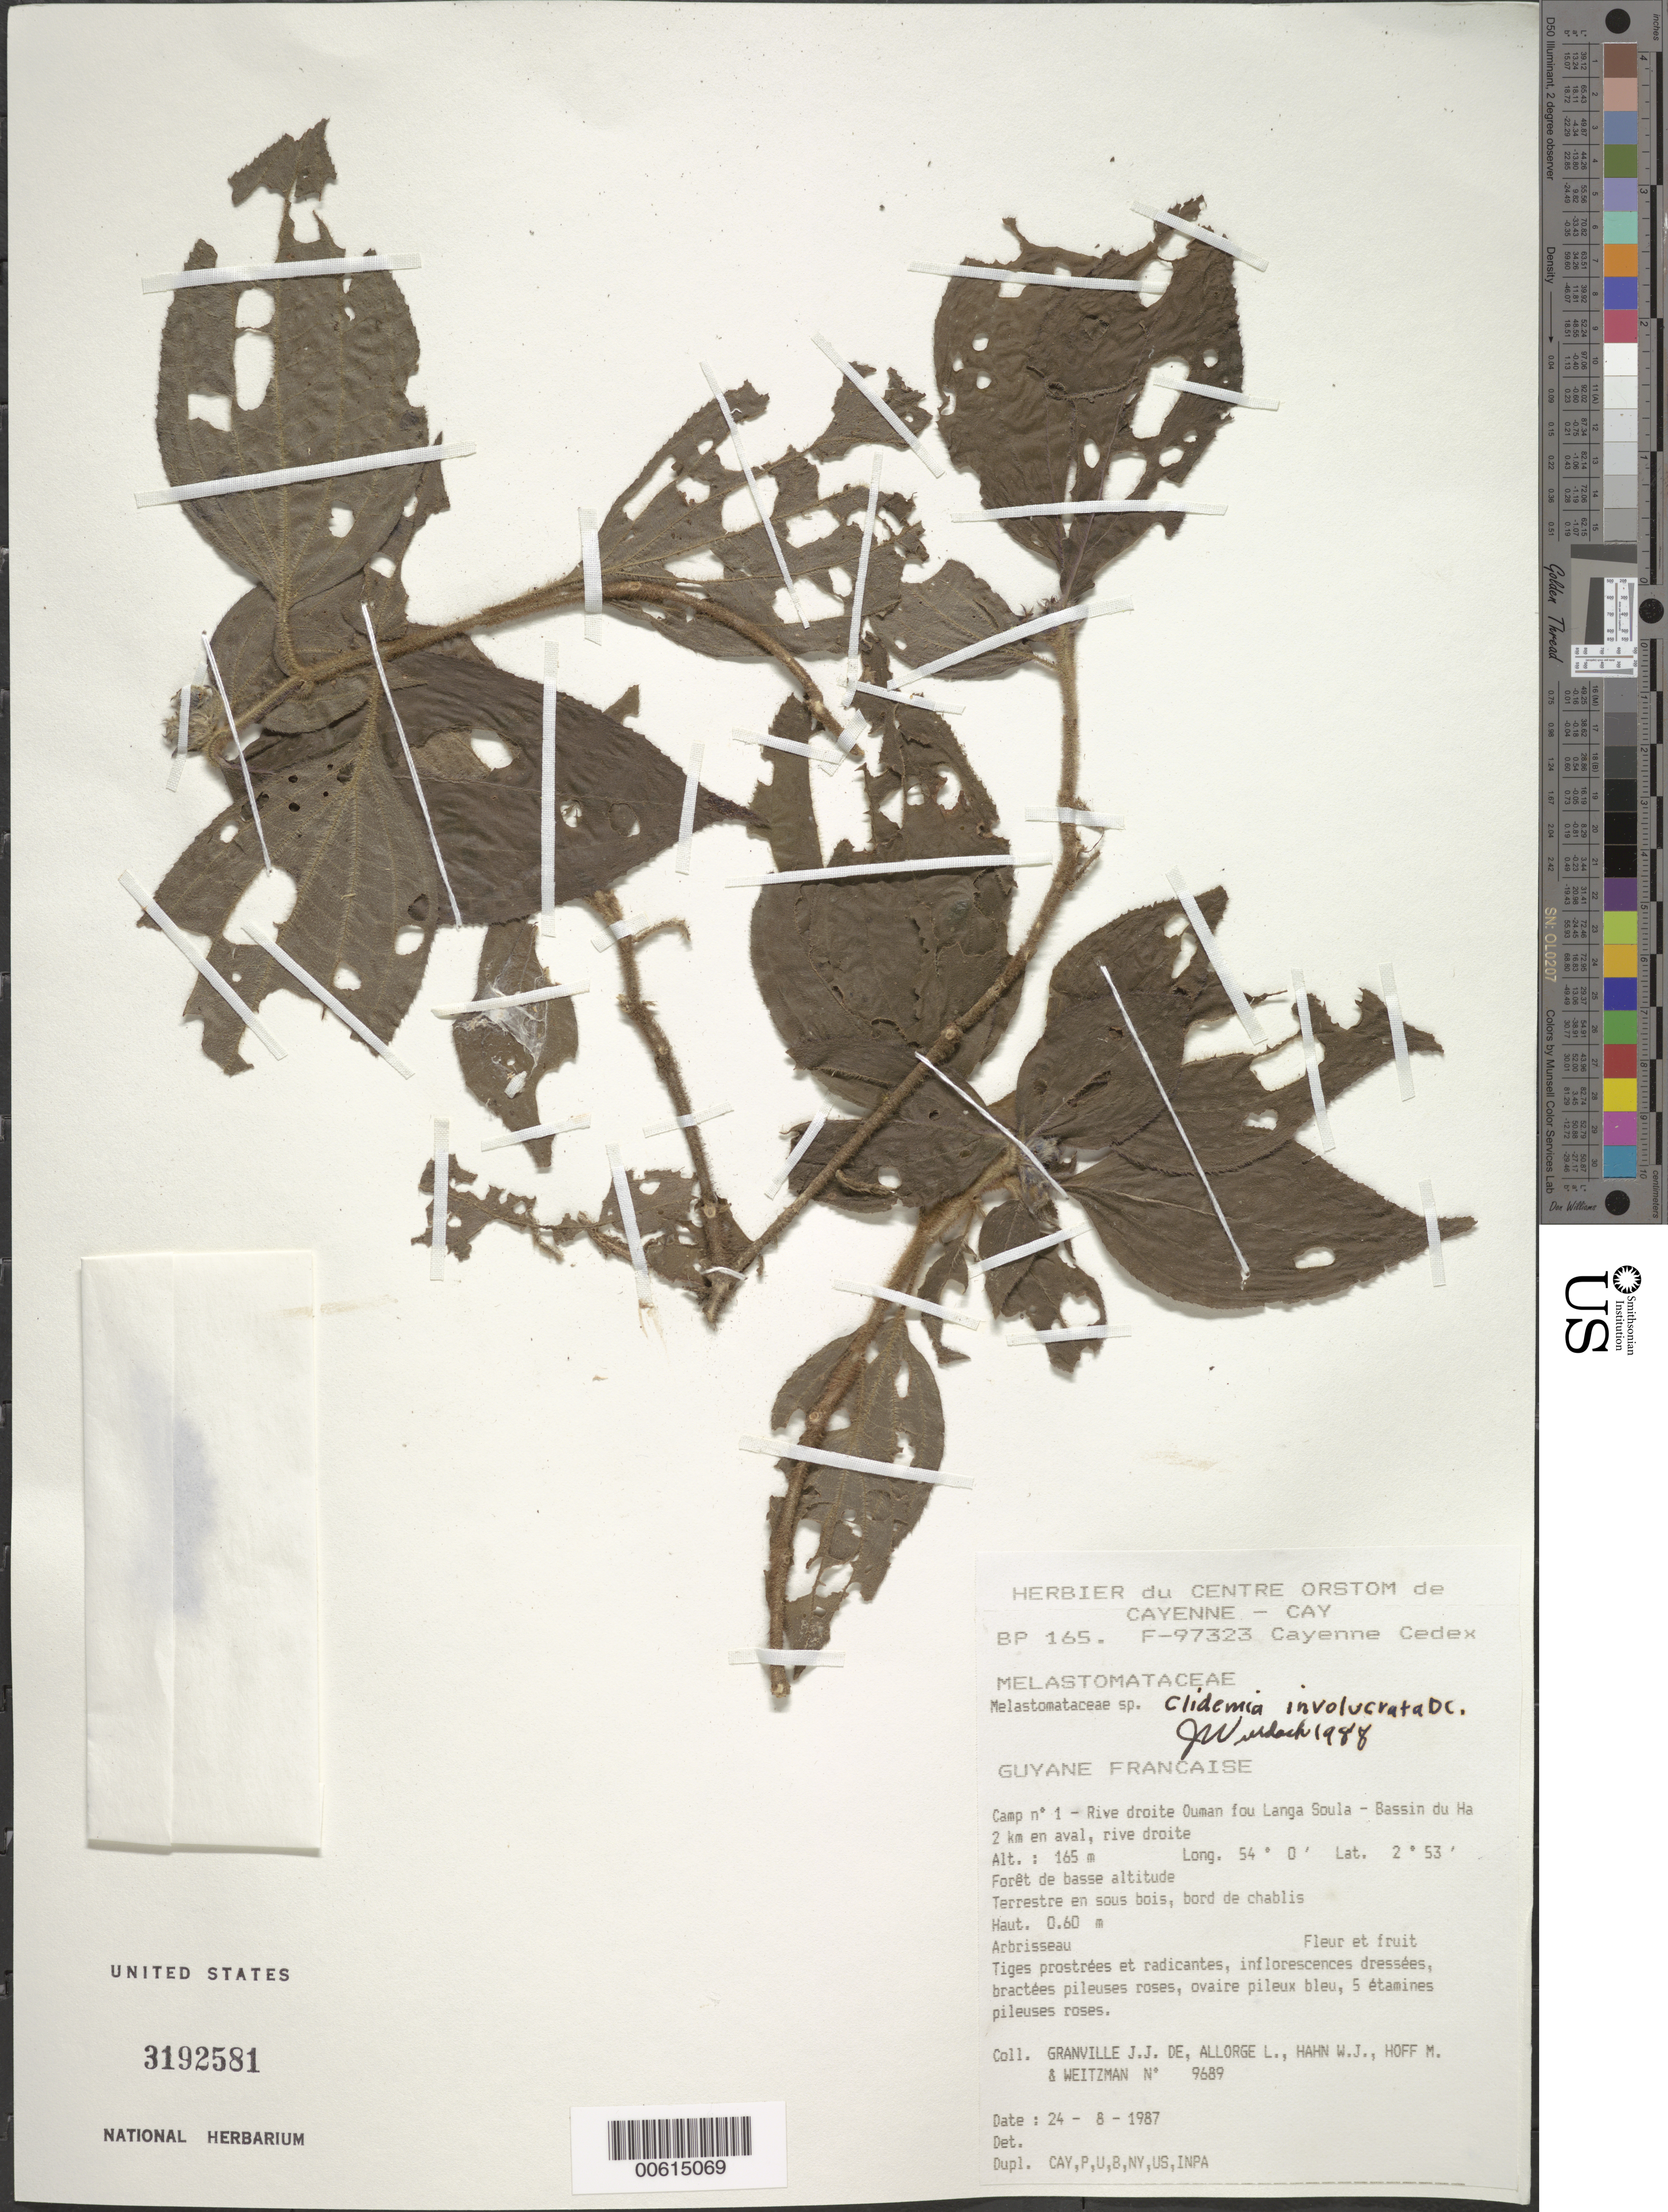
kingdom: Plantae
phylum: Tracheophyta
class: Magnoliopsida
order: Myrtales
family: Melastomataceae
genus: Clidemia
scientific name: Clidemia involucrata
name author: DC.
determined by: Wurdack, John J., (US), US (UNITED STATES)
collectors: J.-J. de Granville, L. Allorge, W. J. Hahn, M. Hoff & A. L. Weitzman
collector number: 9689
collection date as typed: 24-Aug-87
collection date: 1987-08-24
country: French Guiana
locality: Ouman fou Langa Soula, Camp #1, Bassin du Haut-Marouini, 2 km en aval, rive droite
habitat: Forêt de basse altitude. Terrestre en sous bois, bord de chablis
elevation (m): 165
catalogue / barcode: US 3192581